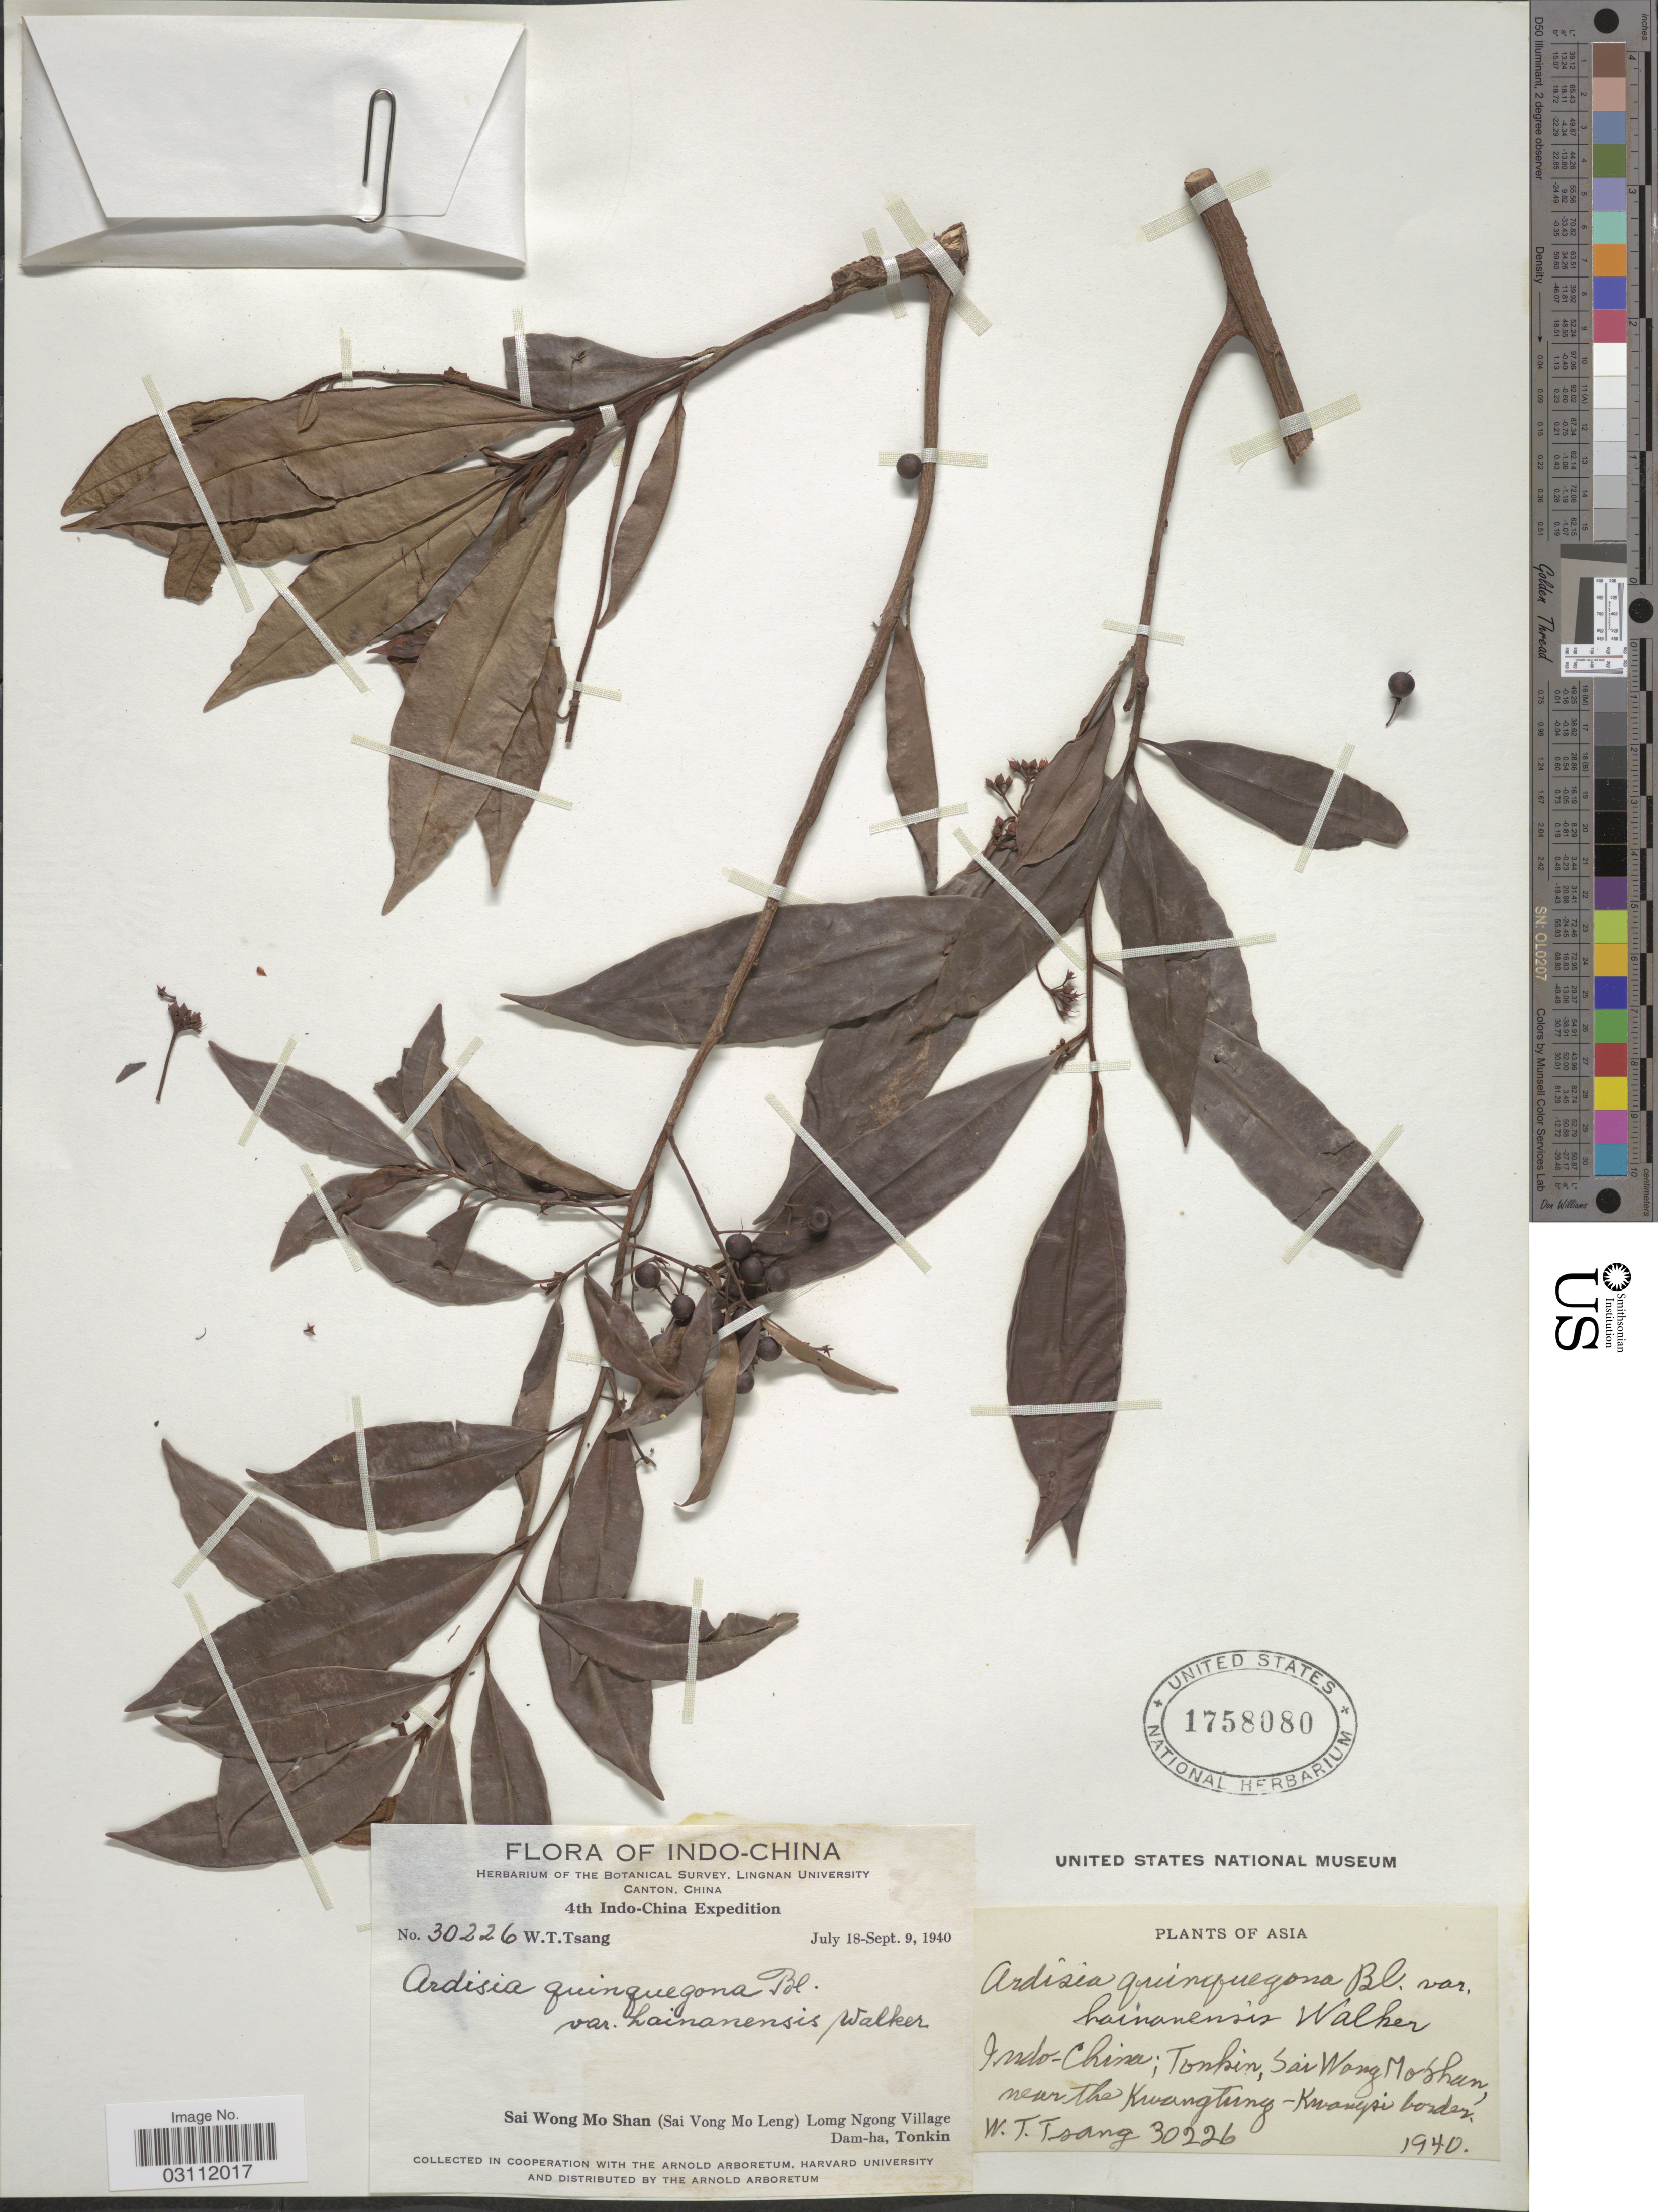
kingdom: Plantae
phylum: Tracheophyta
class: Magnoliopsida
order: Ericales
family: Primulaceae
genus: Ardisia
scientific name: Ardisia quinquegona var. hainanensis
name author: E. Walker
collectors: W. T. Tsang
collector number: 30226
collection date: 1940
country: Vietnam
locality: Asia, Indo-China; Tonkin, Sai Wong Mo Shan (Sai Vong Mo Leng) Lomg Ngong Village, Dam-ha, Tonkin, near the Kwantung-Kwangsi border.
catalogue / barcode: US 1758080